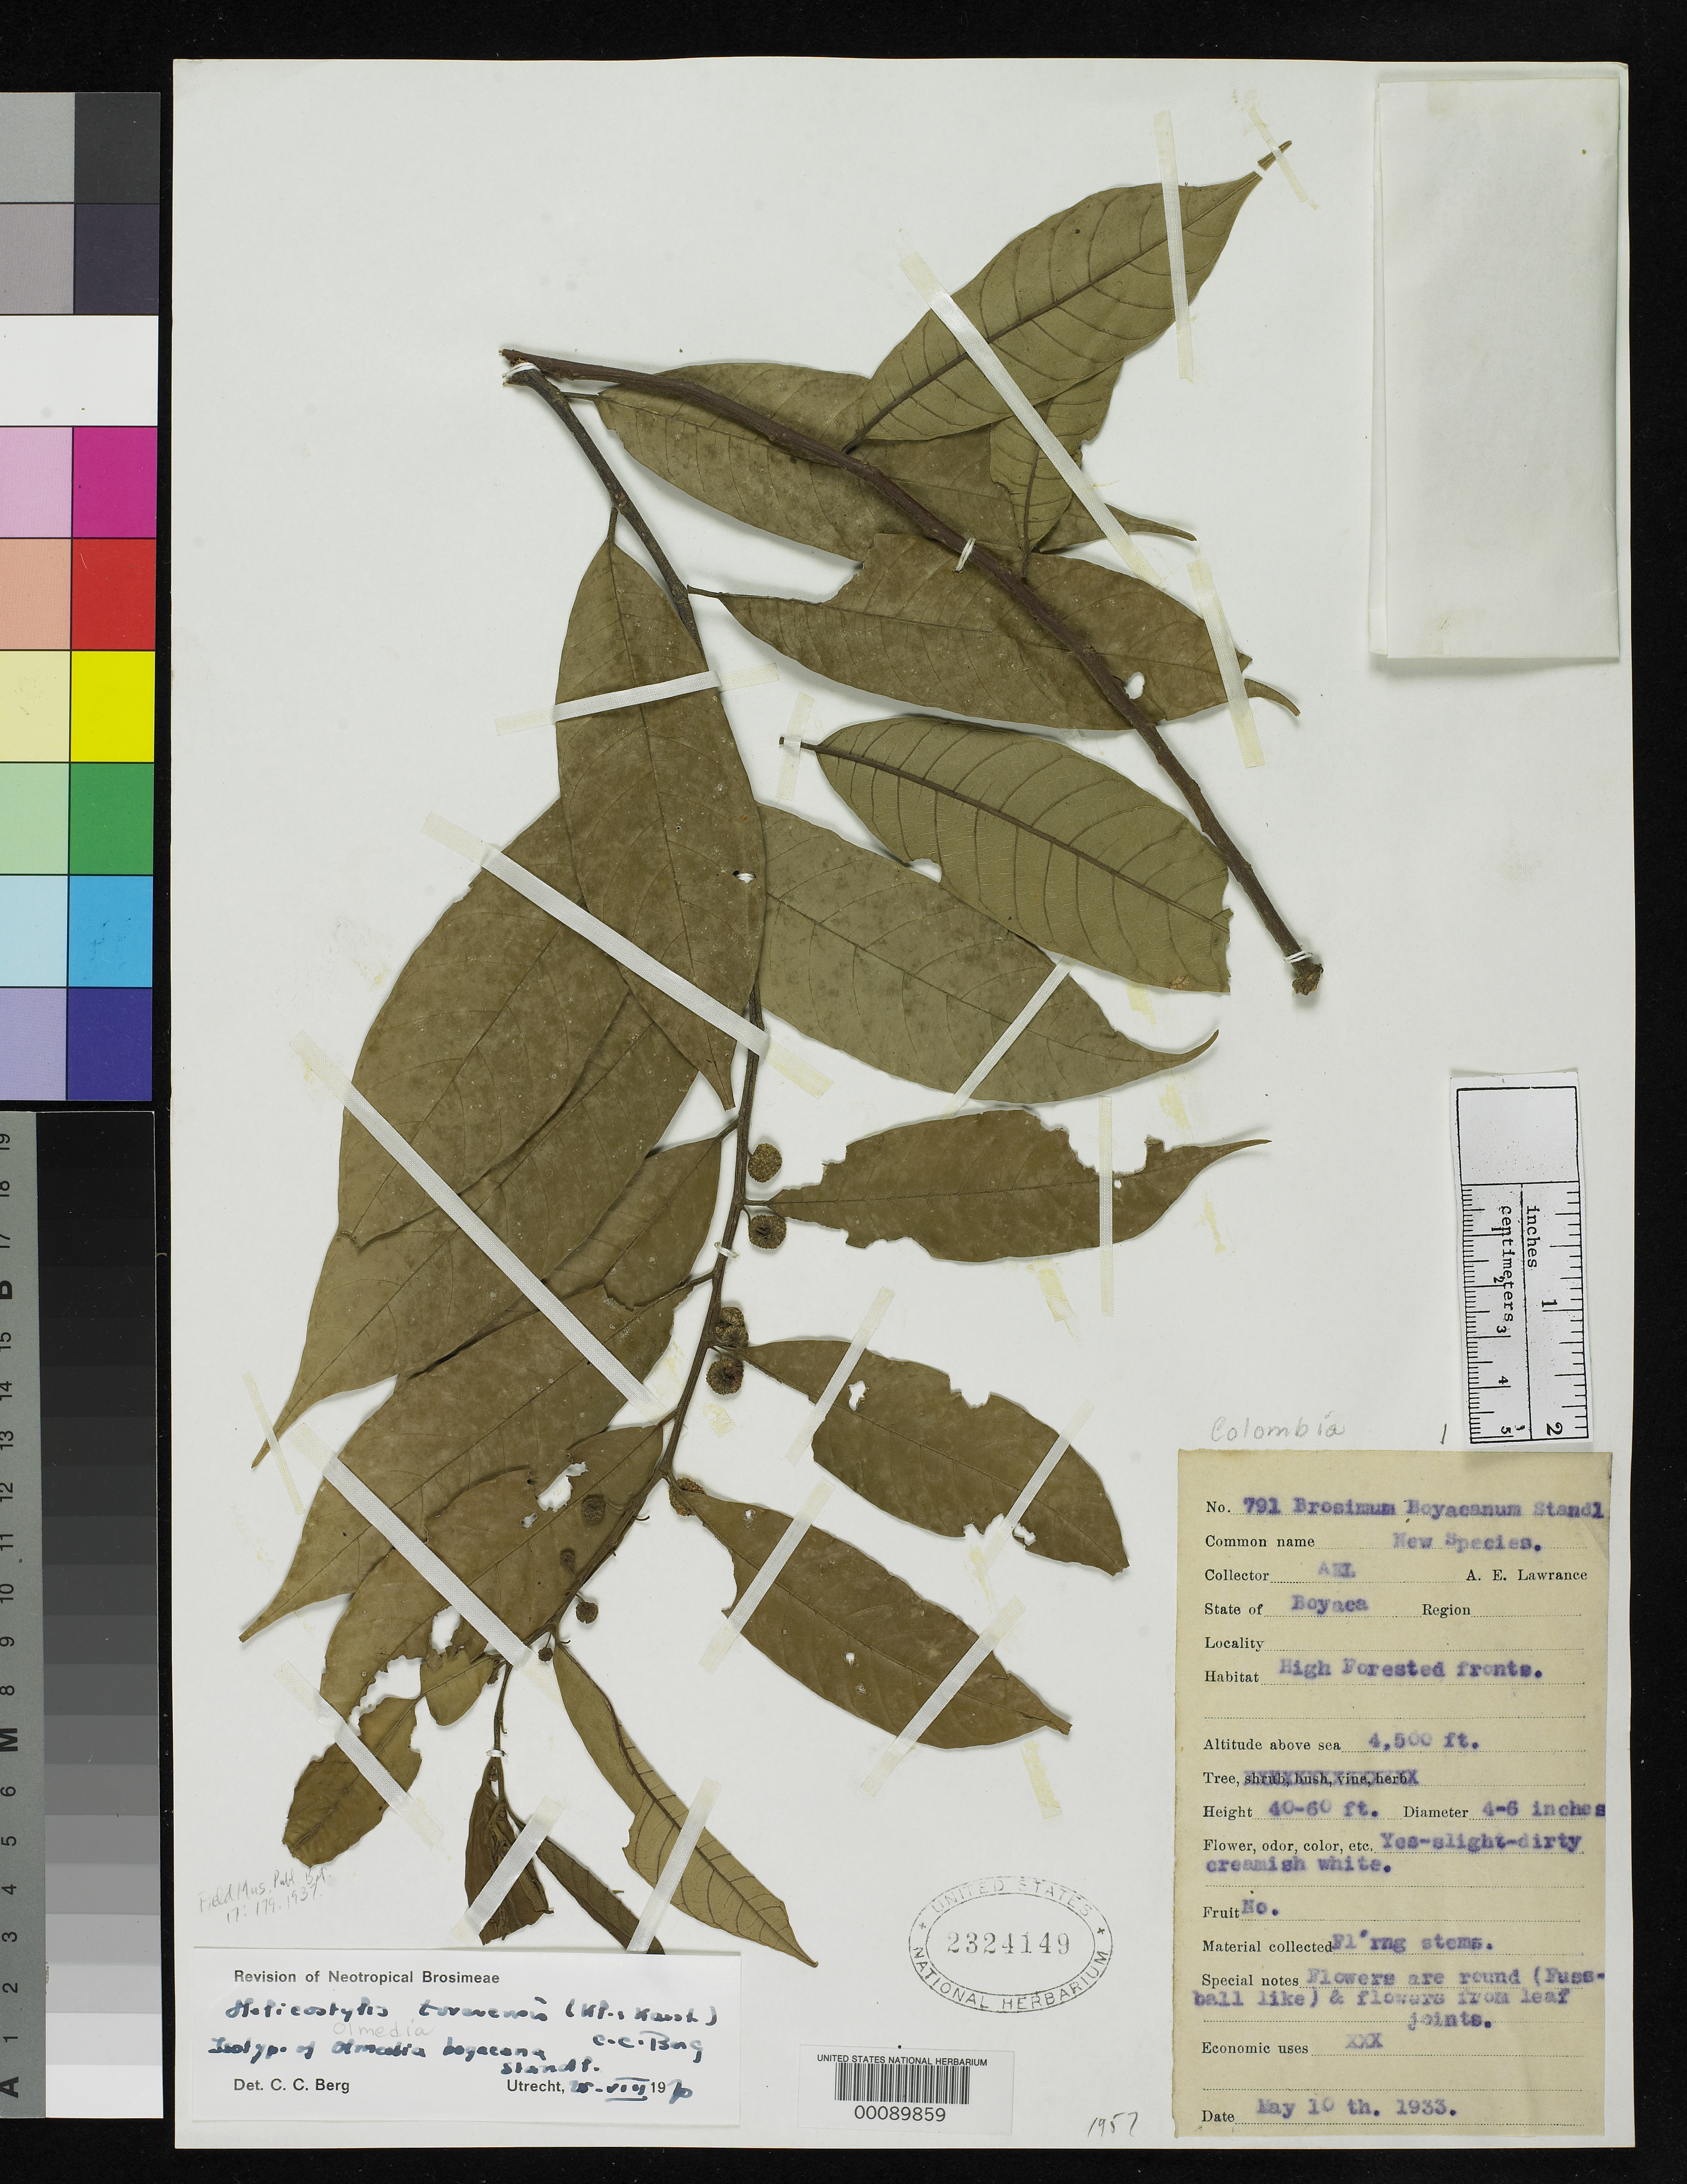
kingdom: Plantae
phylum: Tracheophyta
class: Magnoliopsida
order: Rosales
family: Moraceae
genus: Olmedia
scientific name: Olmedia boyacana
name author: Standl.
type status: Isotype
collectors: A. Lawrance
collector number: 791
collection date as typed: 10 May 1933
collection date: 1933-05-10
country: Colombia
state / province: Boyacá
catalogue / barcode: US 2324149